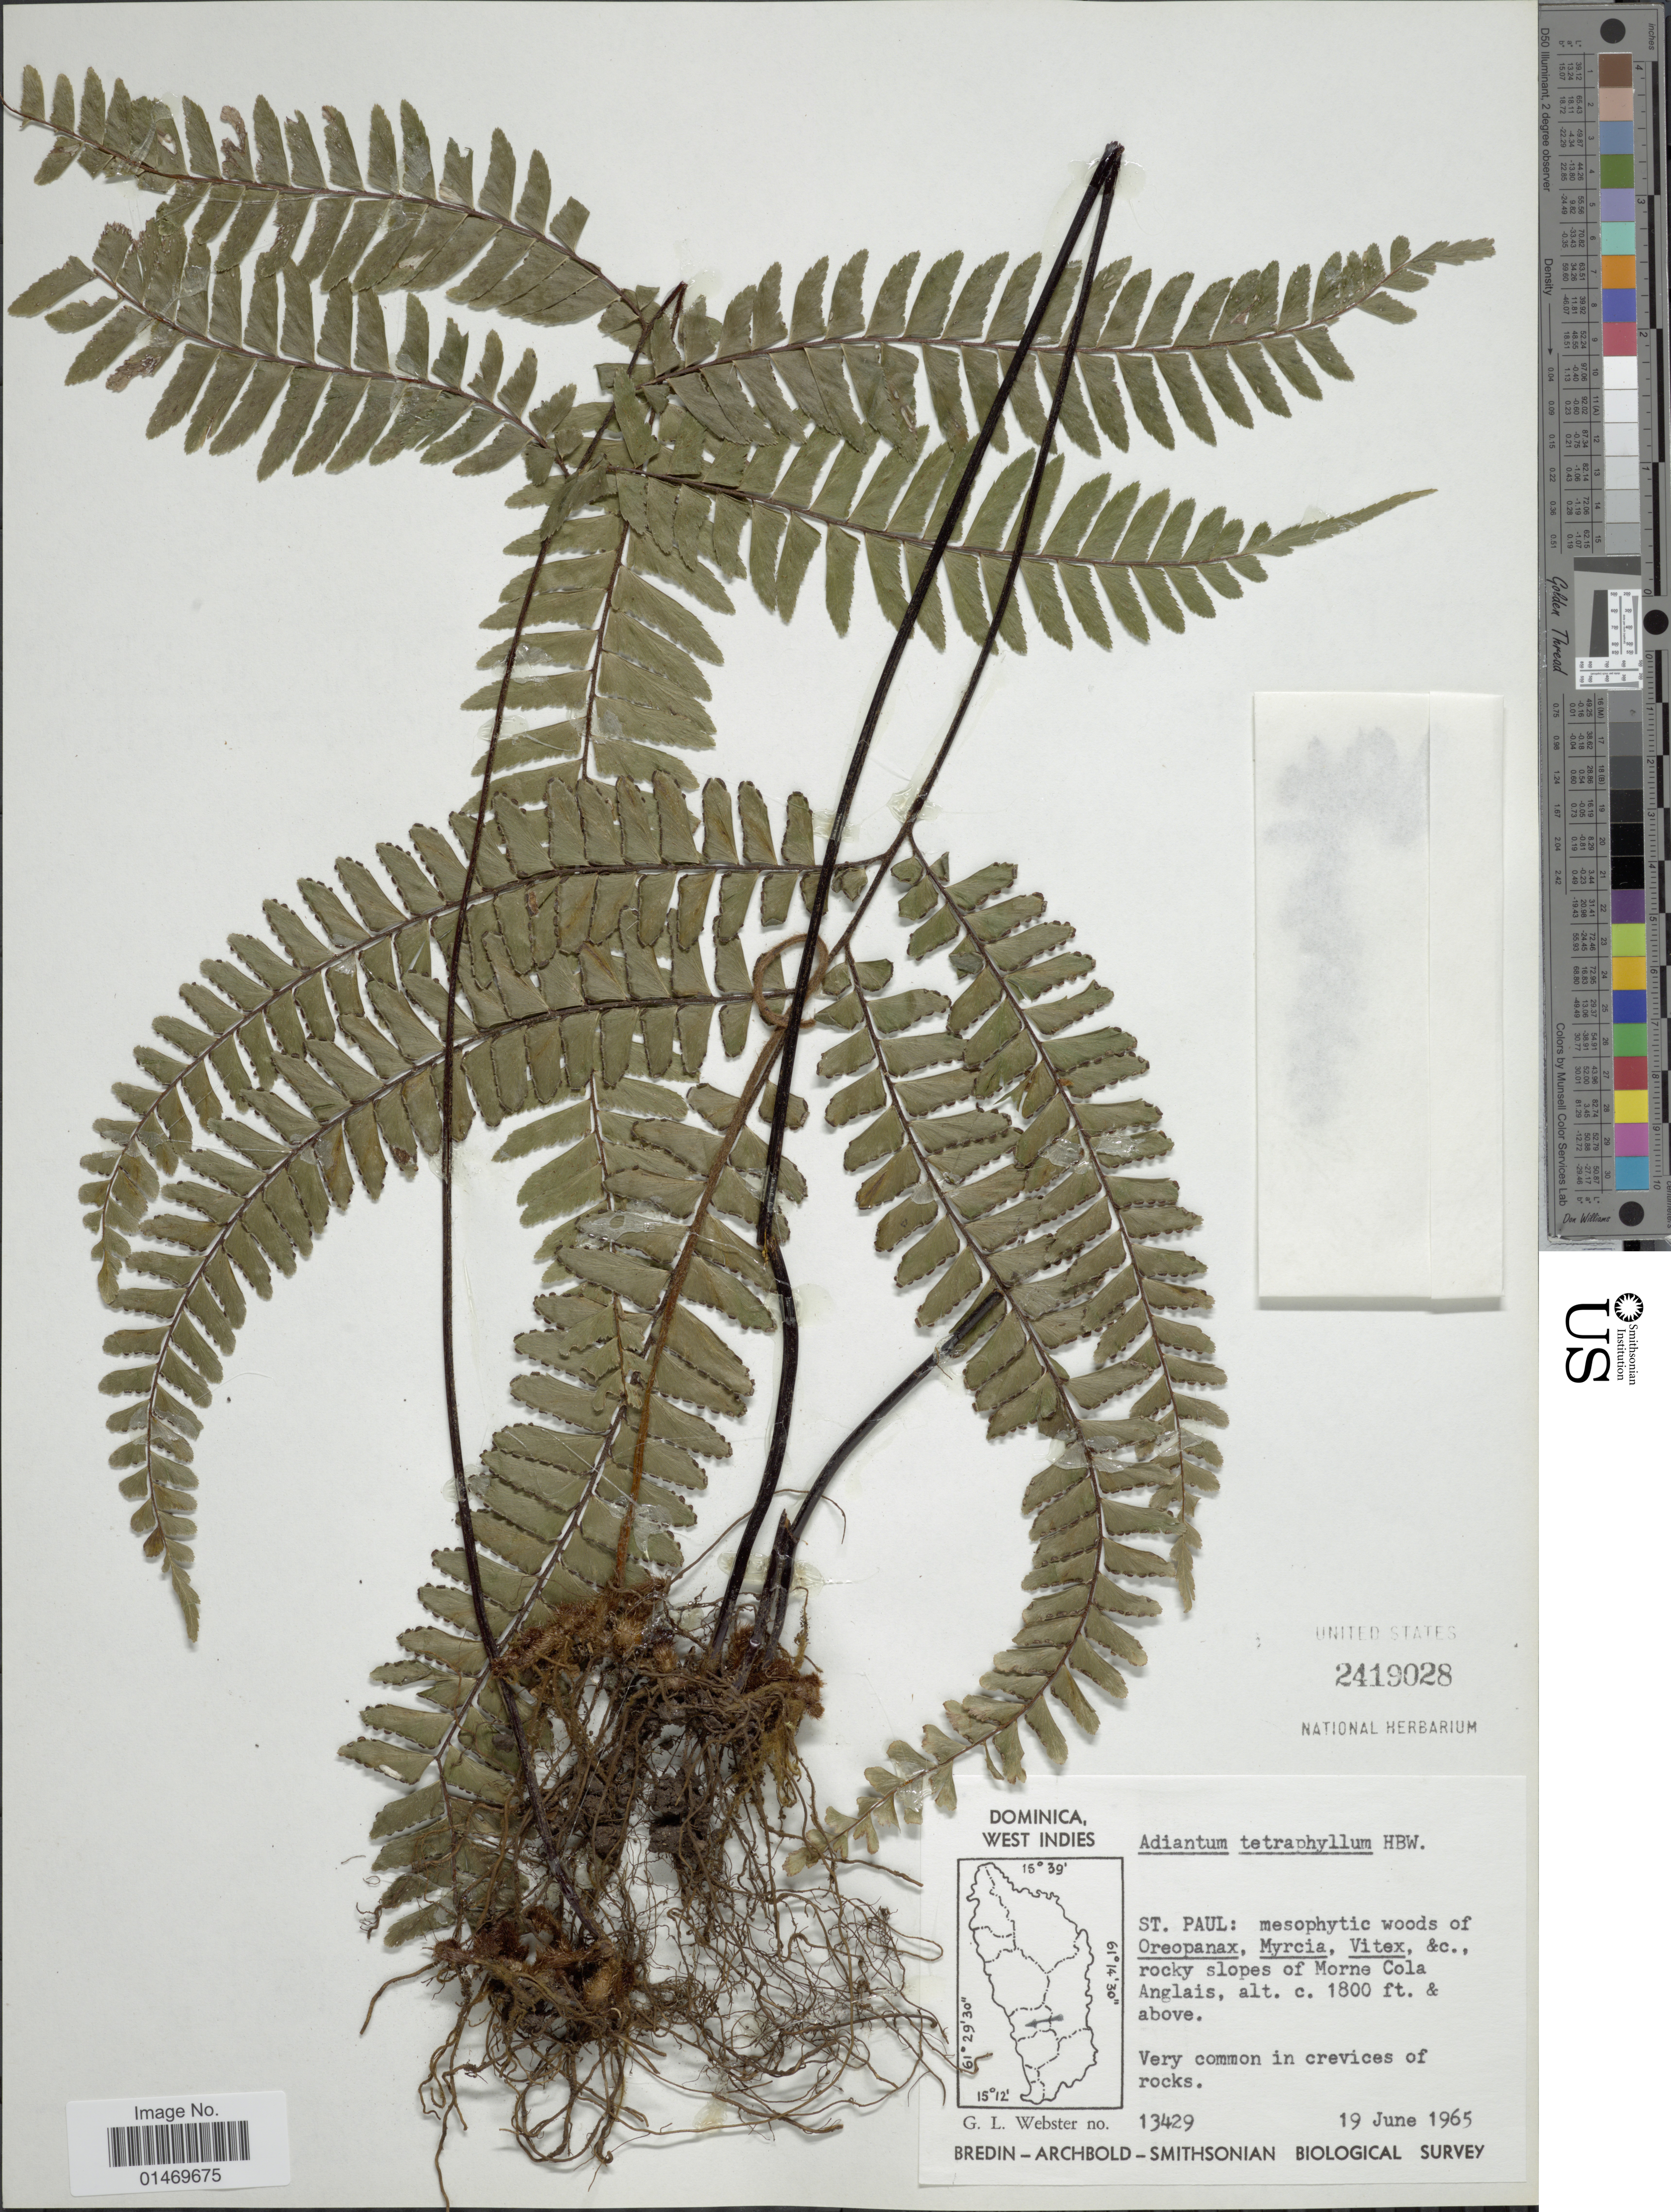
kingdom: Plantae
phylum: Tracheophyta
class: Polypodiopsida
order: Polypodiales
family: Pteridaceae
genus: Adiantum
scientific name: Adiantum tetraphyllum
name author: Humb. & Bonpl. ex Willd.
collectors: G. L. Webster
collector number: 13429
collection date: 1965-06-19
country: Dominica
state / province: St. Paul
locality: Dominica, West Indies, St. Paul: rocky slopes of Morne Cola Anglais.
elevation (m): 549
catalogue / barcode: US 2419028